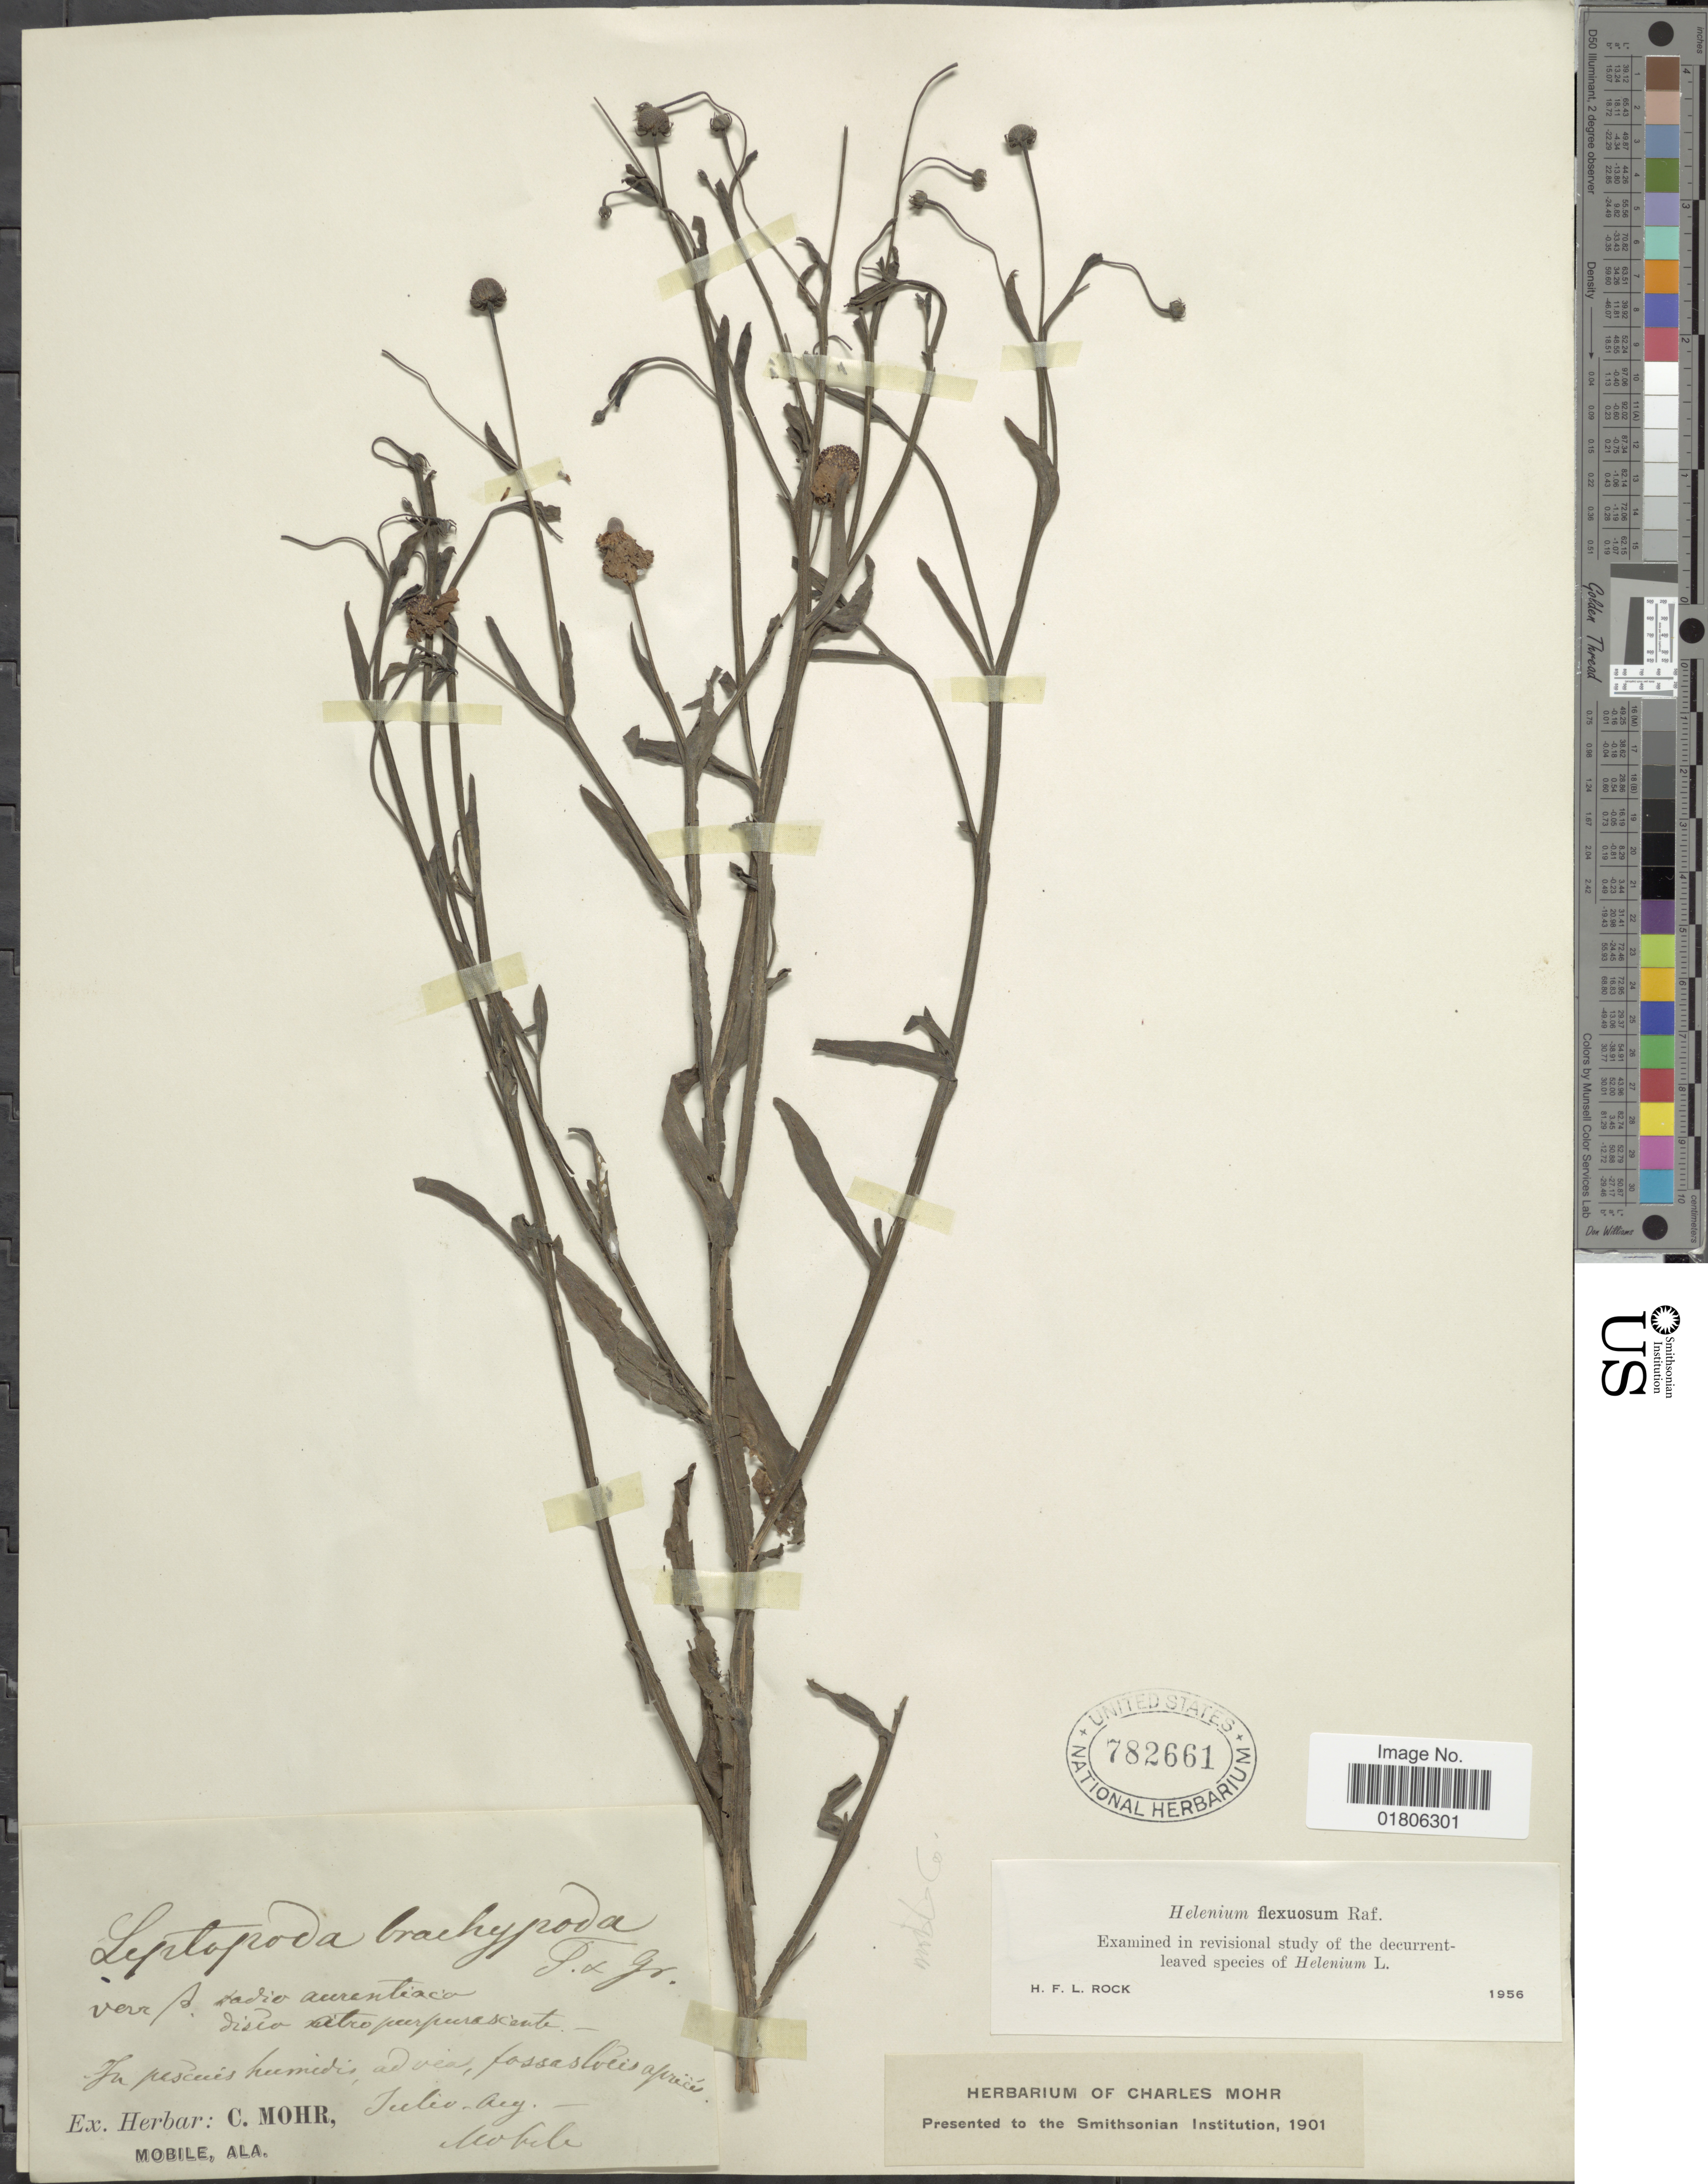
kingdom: Plantae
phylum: Tracheophyta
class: Magnoliopsida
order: Asterales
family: Asteraceae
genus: Helenium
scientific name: Helenium flexuosum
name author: Raf.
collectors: Mohr, C. T. (herbarium)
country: United States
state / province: Alabama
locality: Mobile Co.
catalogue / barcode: US 782661